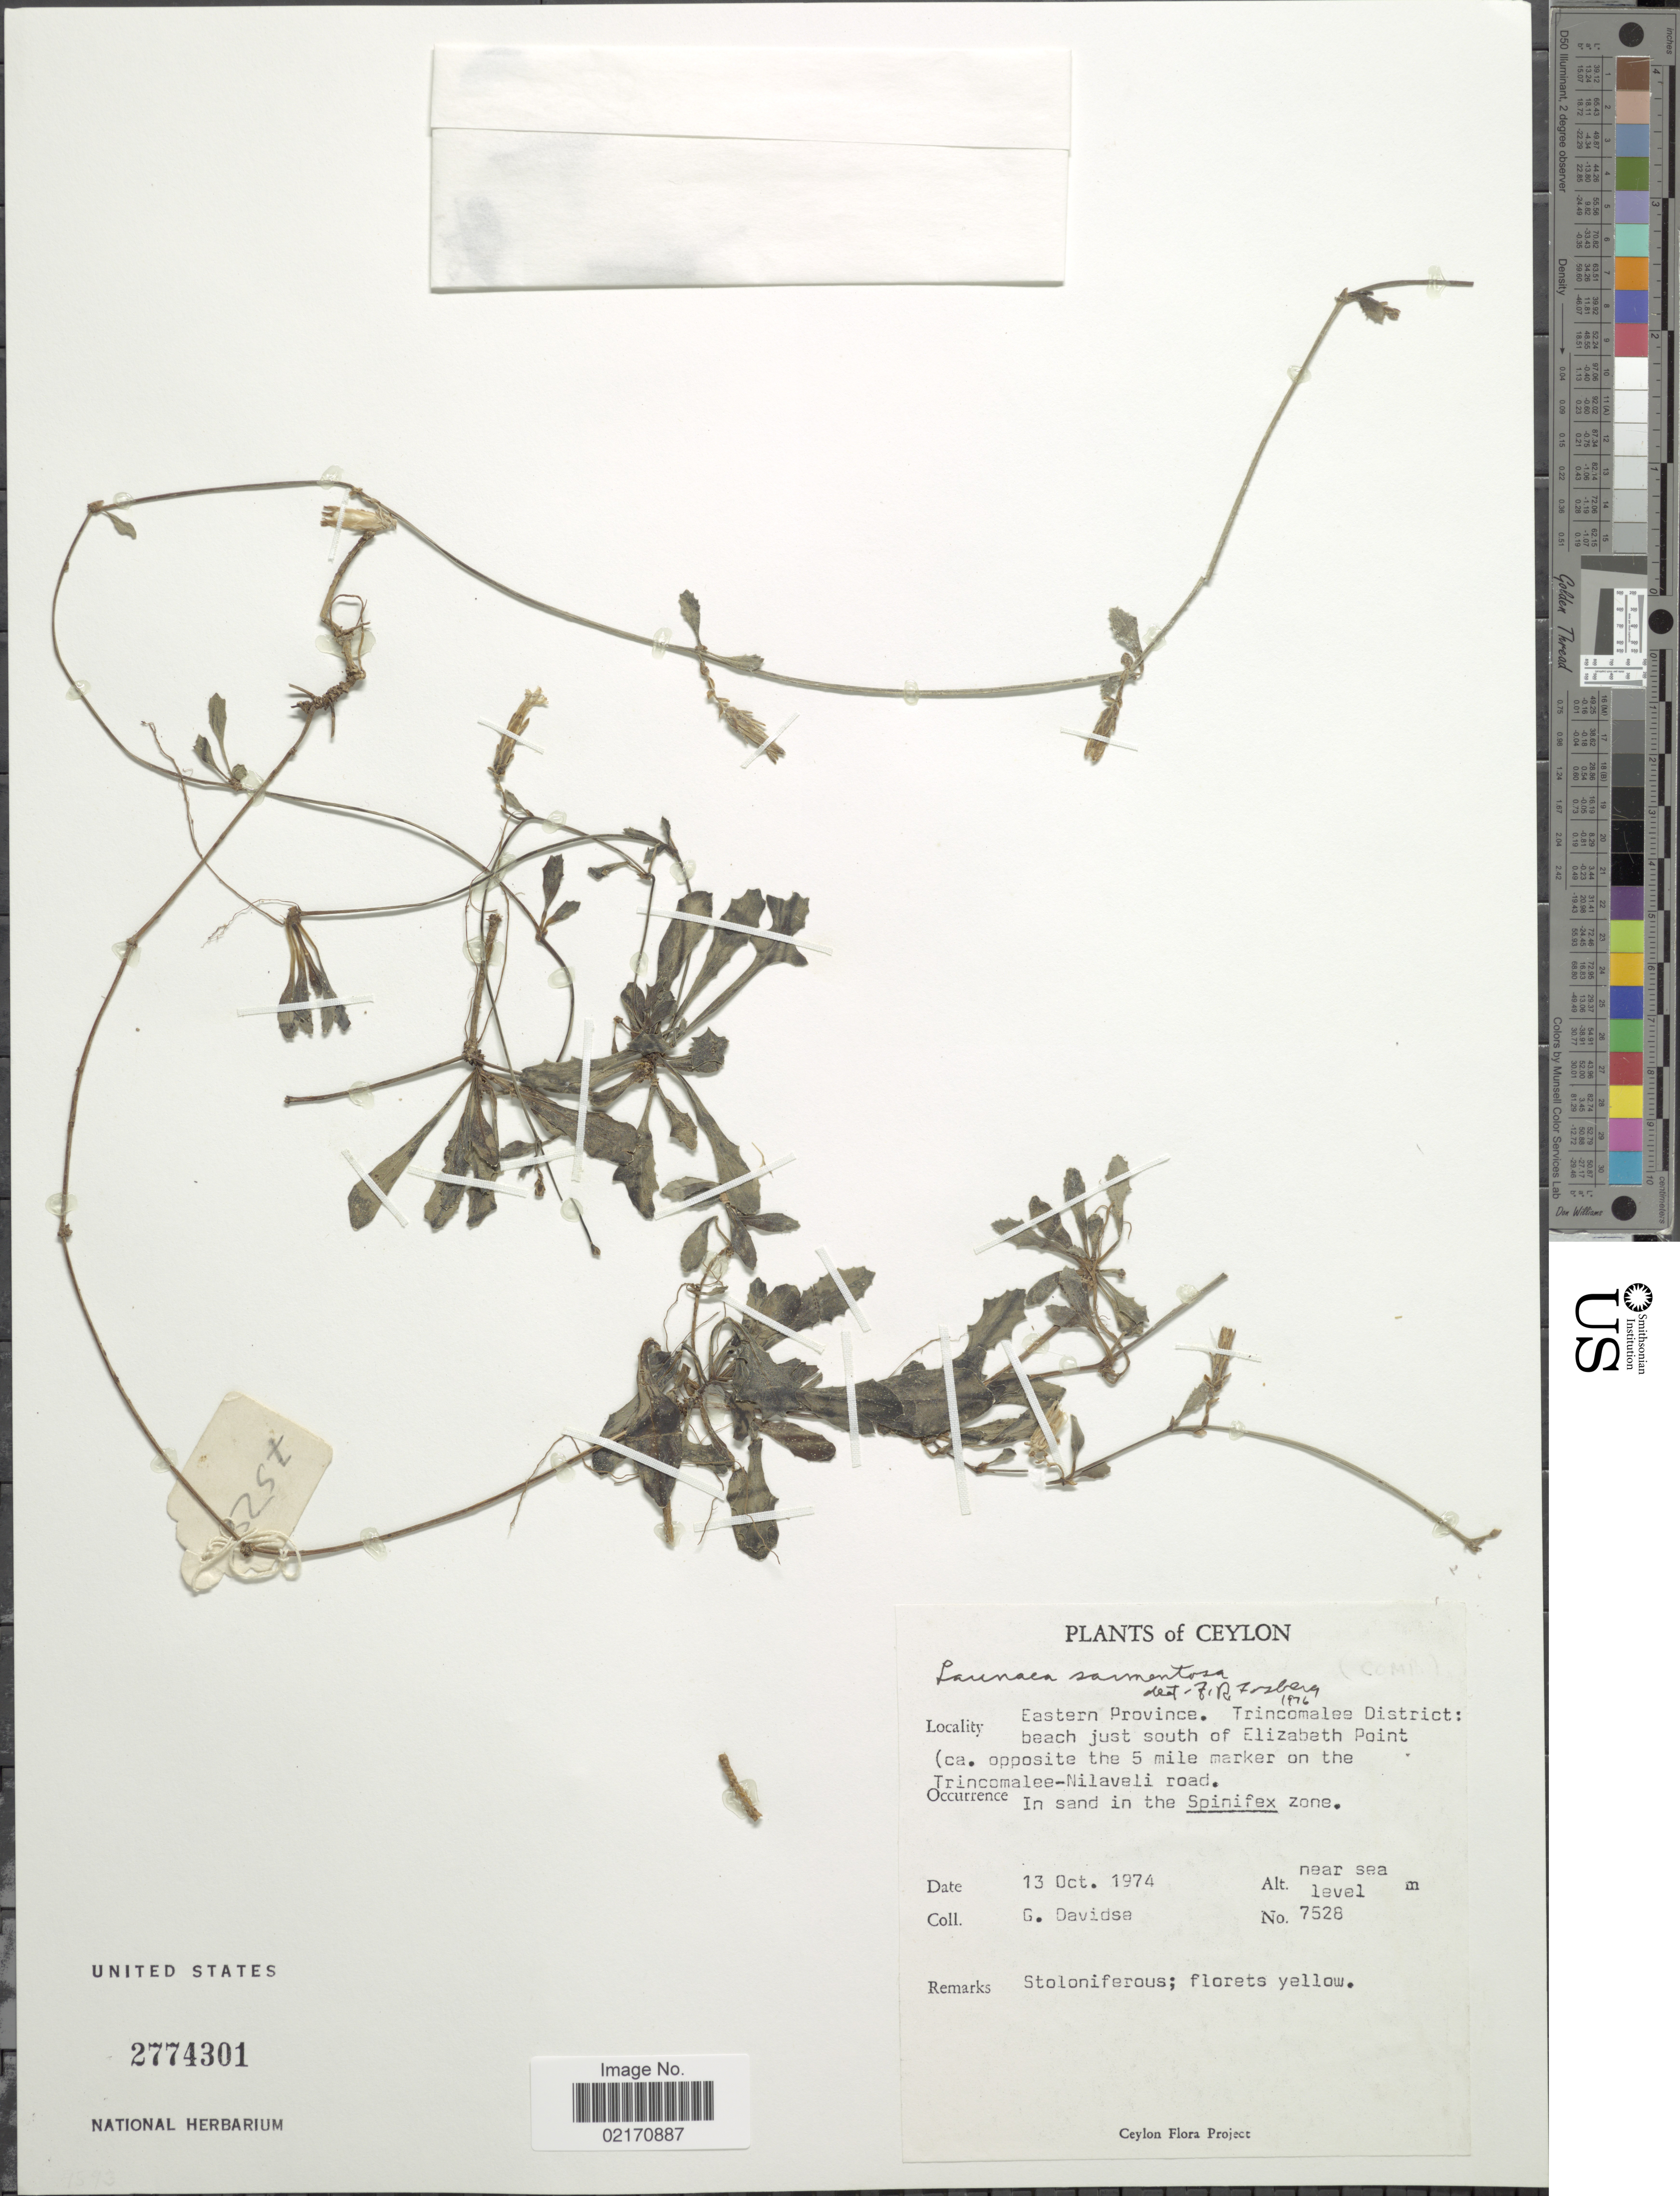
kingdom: Plantae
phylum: Tracheophyta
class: Magnoliopsida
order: Asterales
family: Asteraceae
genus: Launaea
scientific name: Launaea sarmentosa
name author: (Willd.) Kuntze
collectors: G. Davidse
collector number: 7528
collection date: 1974-10-13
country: Sri Lanka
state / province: Eastern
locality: Ceylon, Trincomalee District, beach just south of Elizabeth Point 9ca. opposite the 5 mile marker on the Trincomalee-Nilaveli road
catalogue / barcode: US 2774301